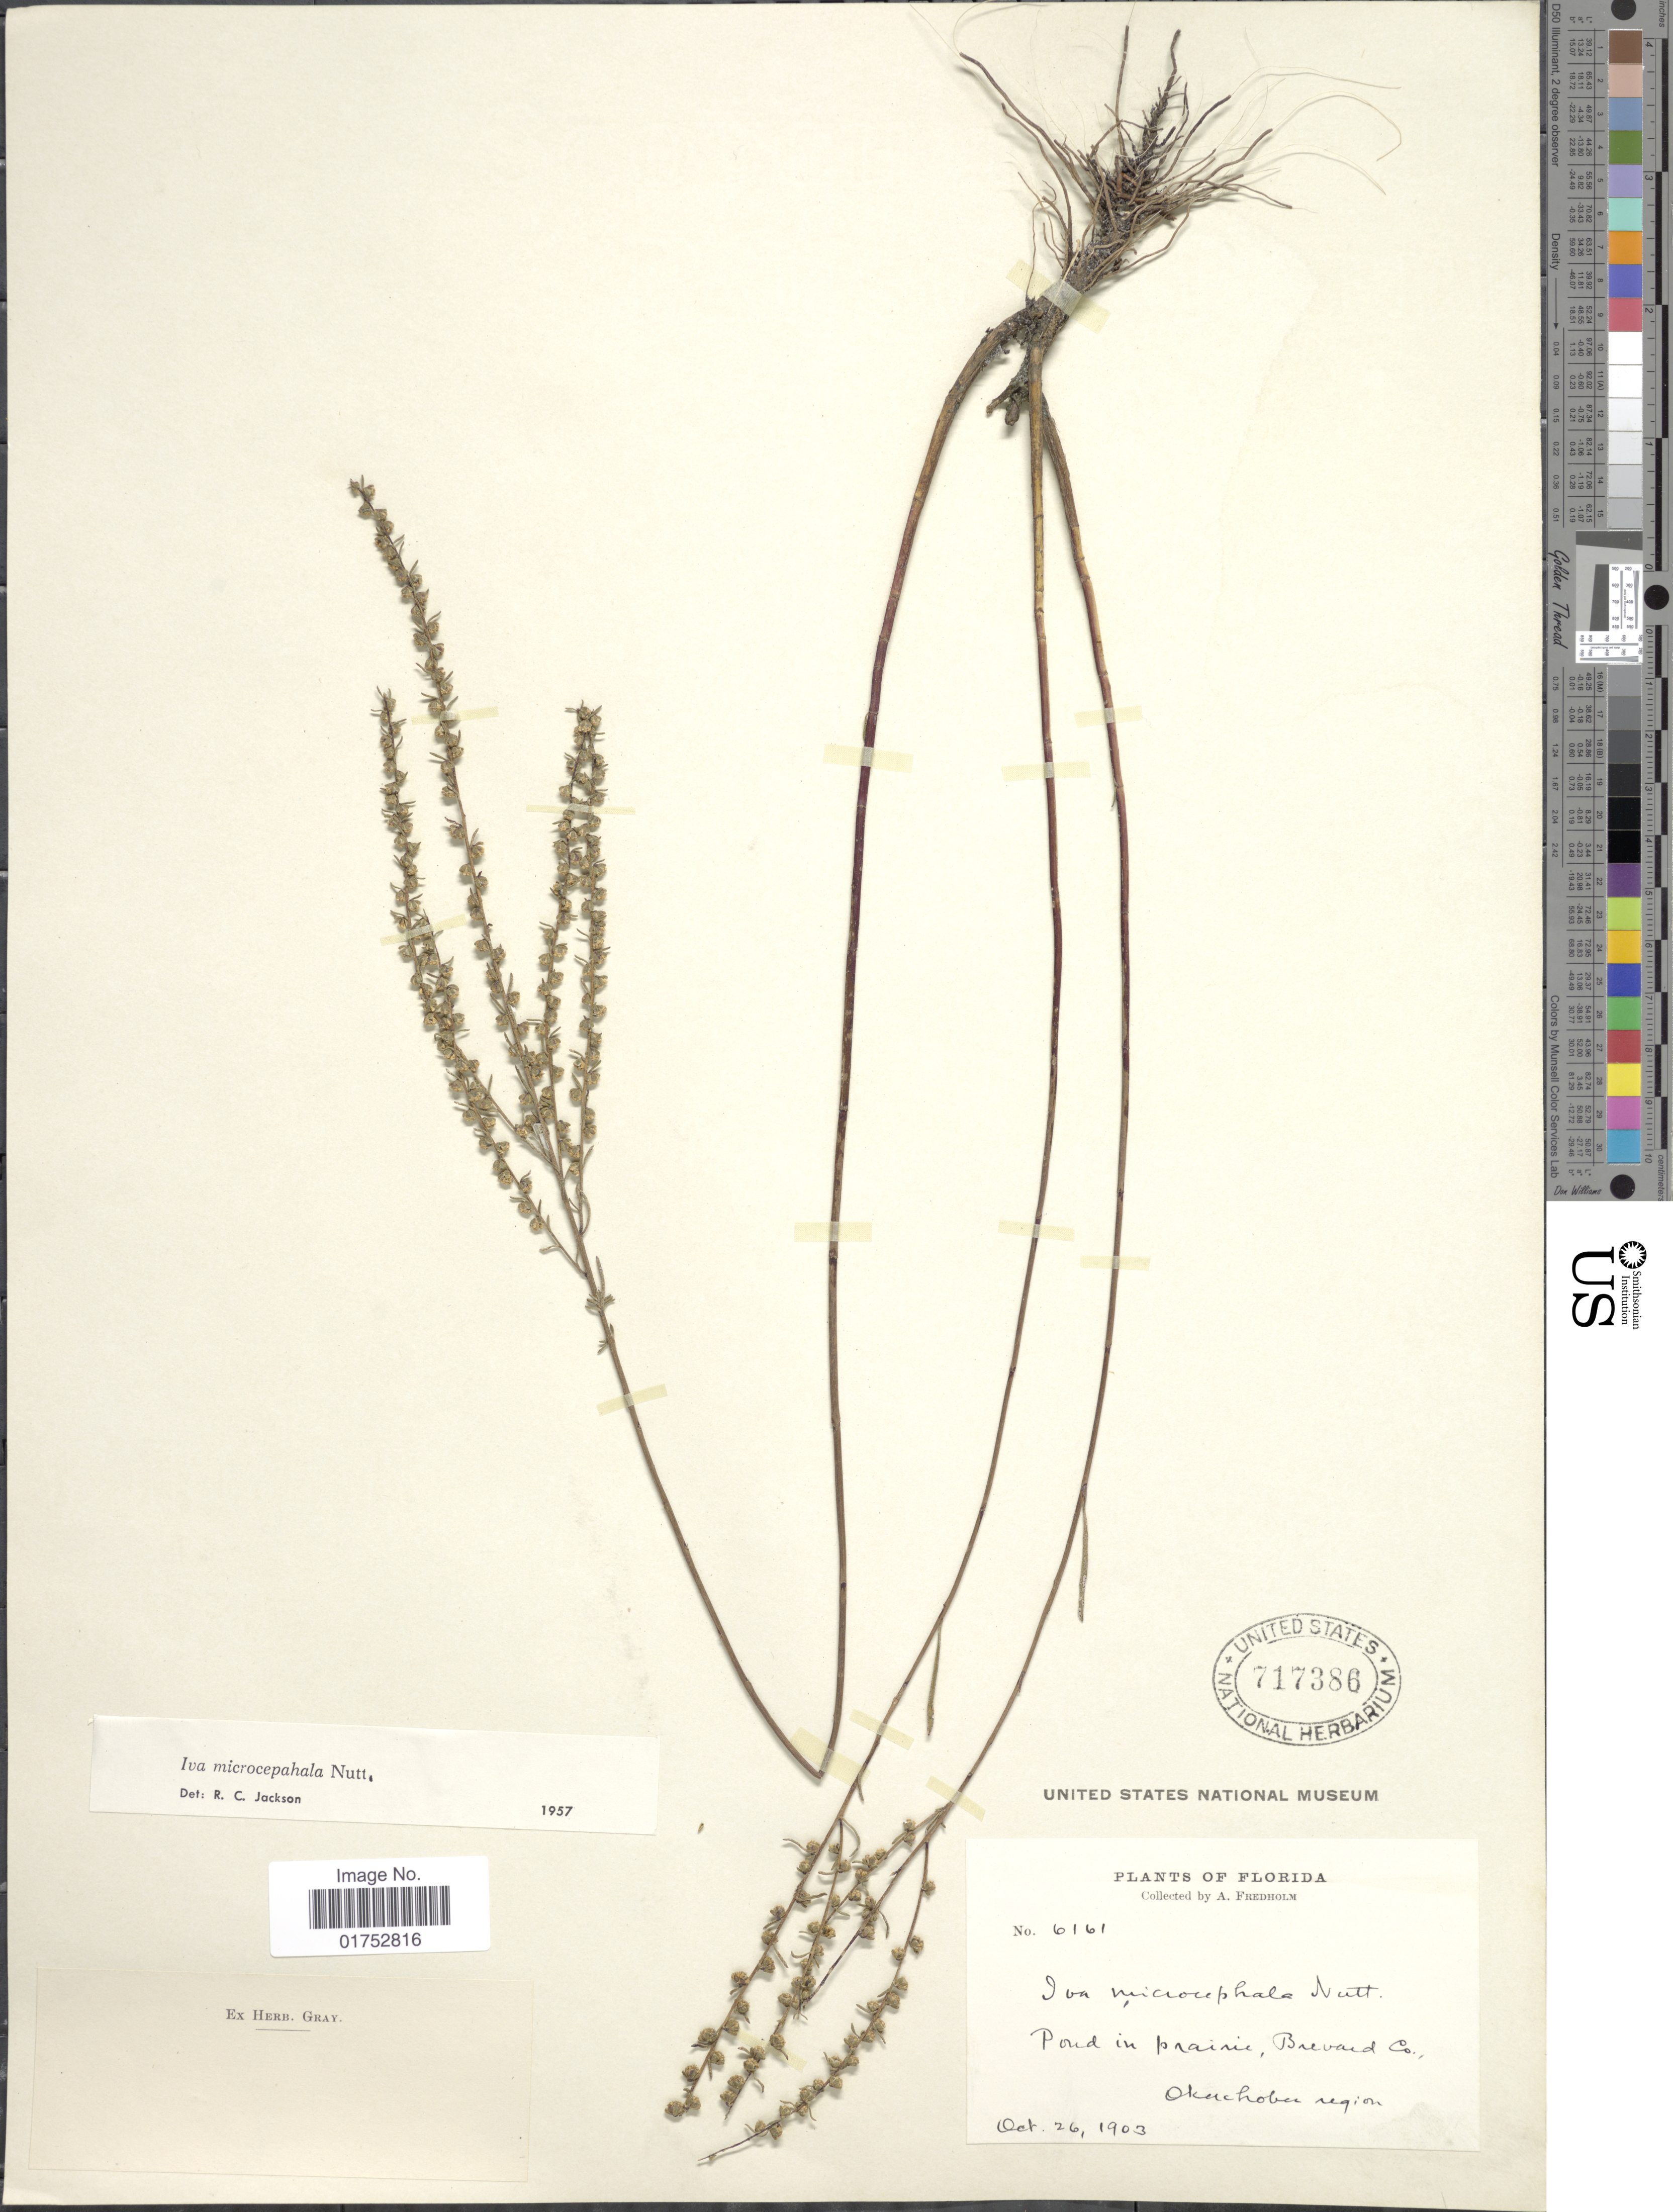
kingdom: Plantae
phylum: Tracheophyta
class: Magnoliopsida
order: Asterales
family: Asteraceae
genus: Iva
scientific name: Iva microcephala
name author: Nutt.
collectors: A. Fredholm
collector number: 6161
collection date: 1903-10-26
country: United States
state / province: Florida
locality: Pond in prairie, Brevard Co., Okeechobee region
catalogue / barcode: US 717386